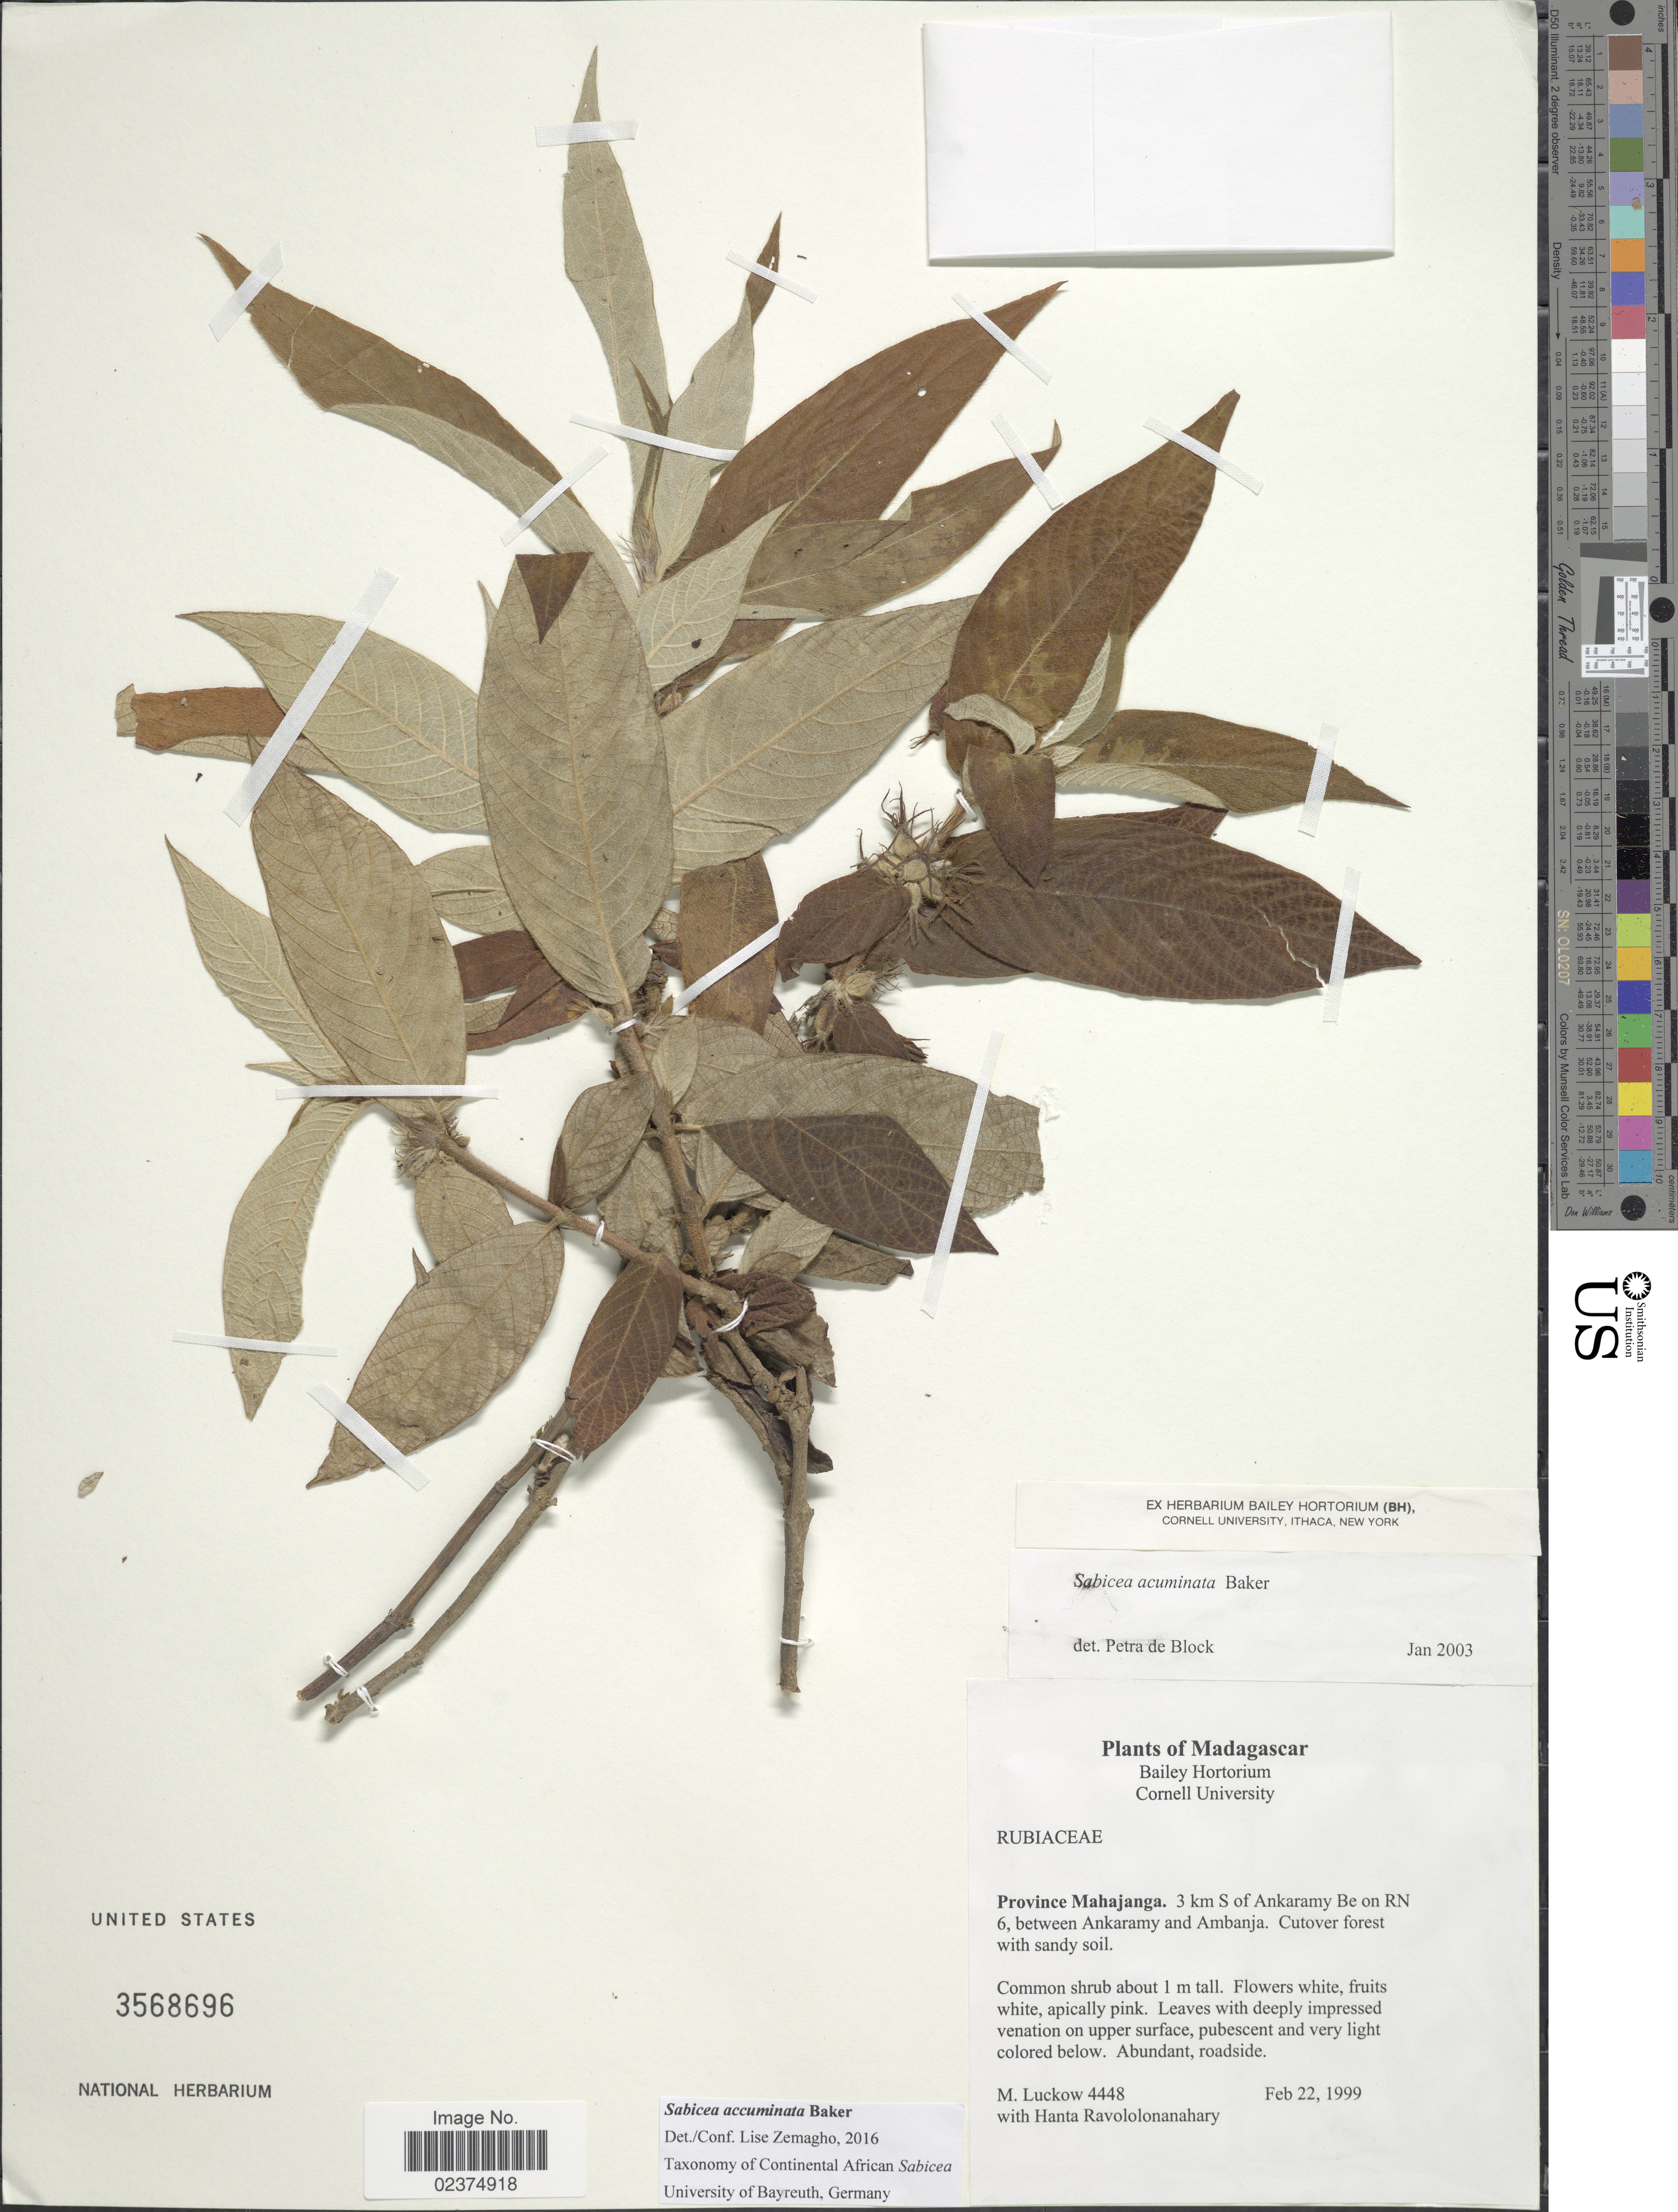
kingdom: Plantae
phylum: Tracheophyta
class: Magnoliopsida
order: Gentianales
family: Rubiaceae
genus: Sabicea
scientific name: Sabicea acuminata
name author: Baker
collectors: M. A. Luckow & H. Ravololonanahary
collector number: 4448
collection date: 1999-02-22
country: Madagascar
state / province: Diana / Sofia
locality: Province Mahajanga. 3 km S of Ankaramy B on RN 6, between Ankaramy and Ambanja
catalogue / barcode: US 3568696